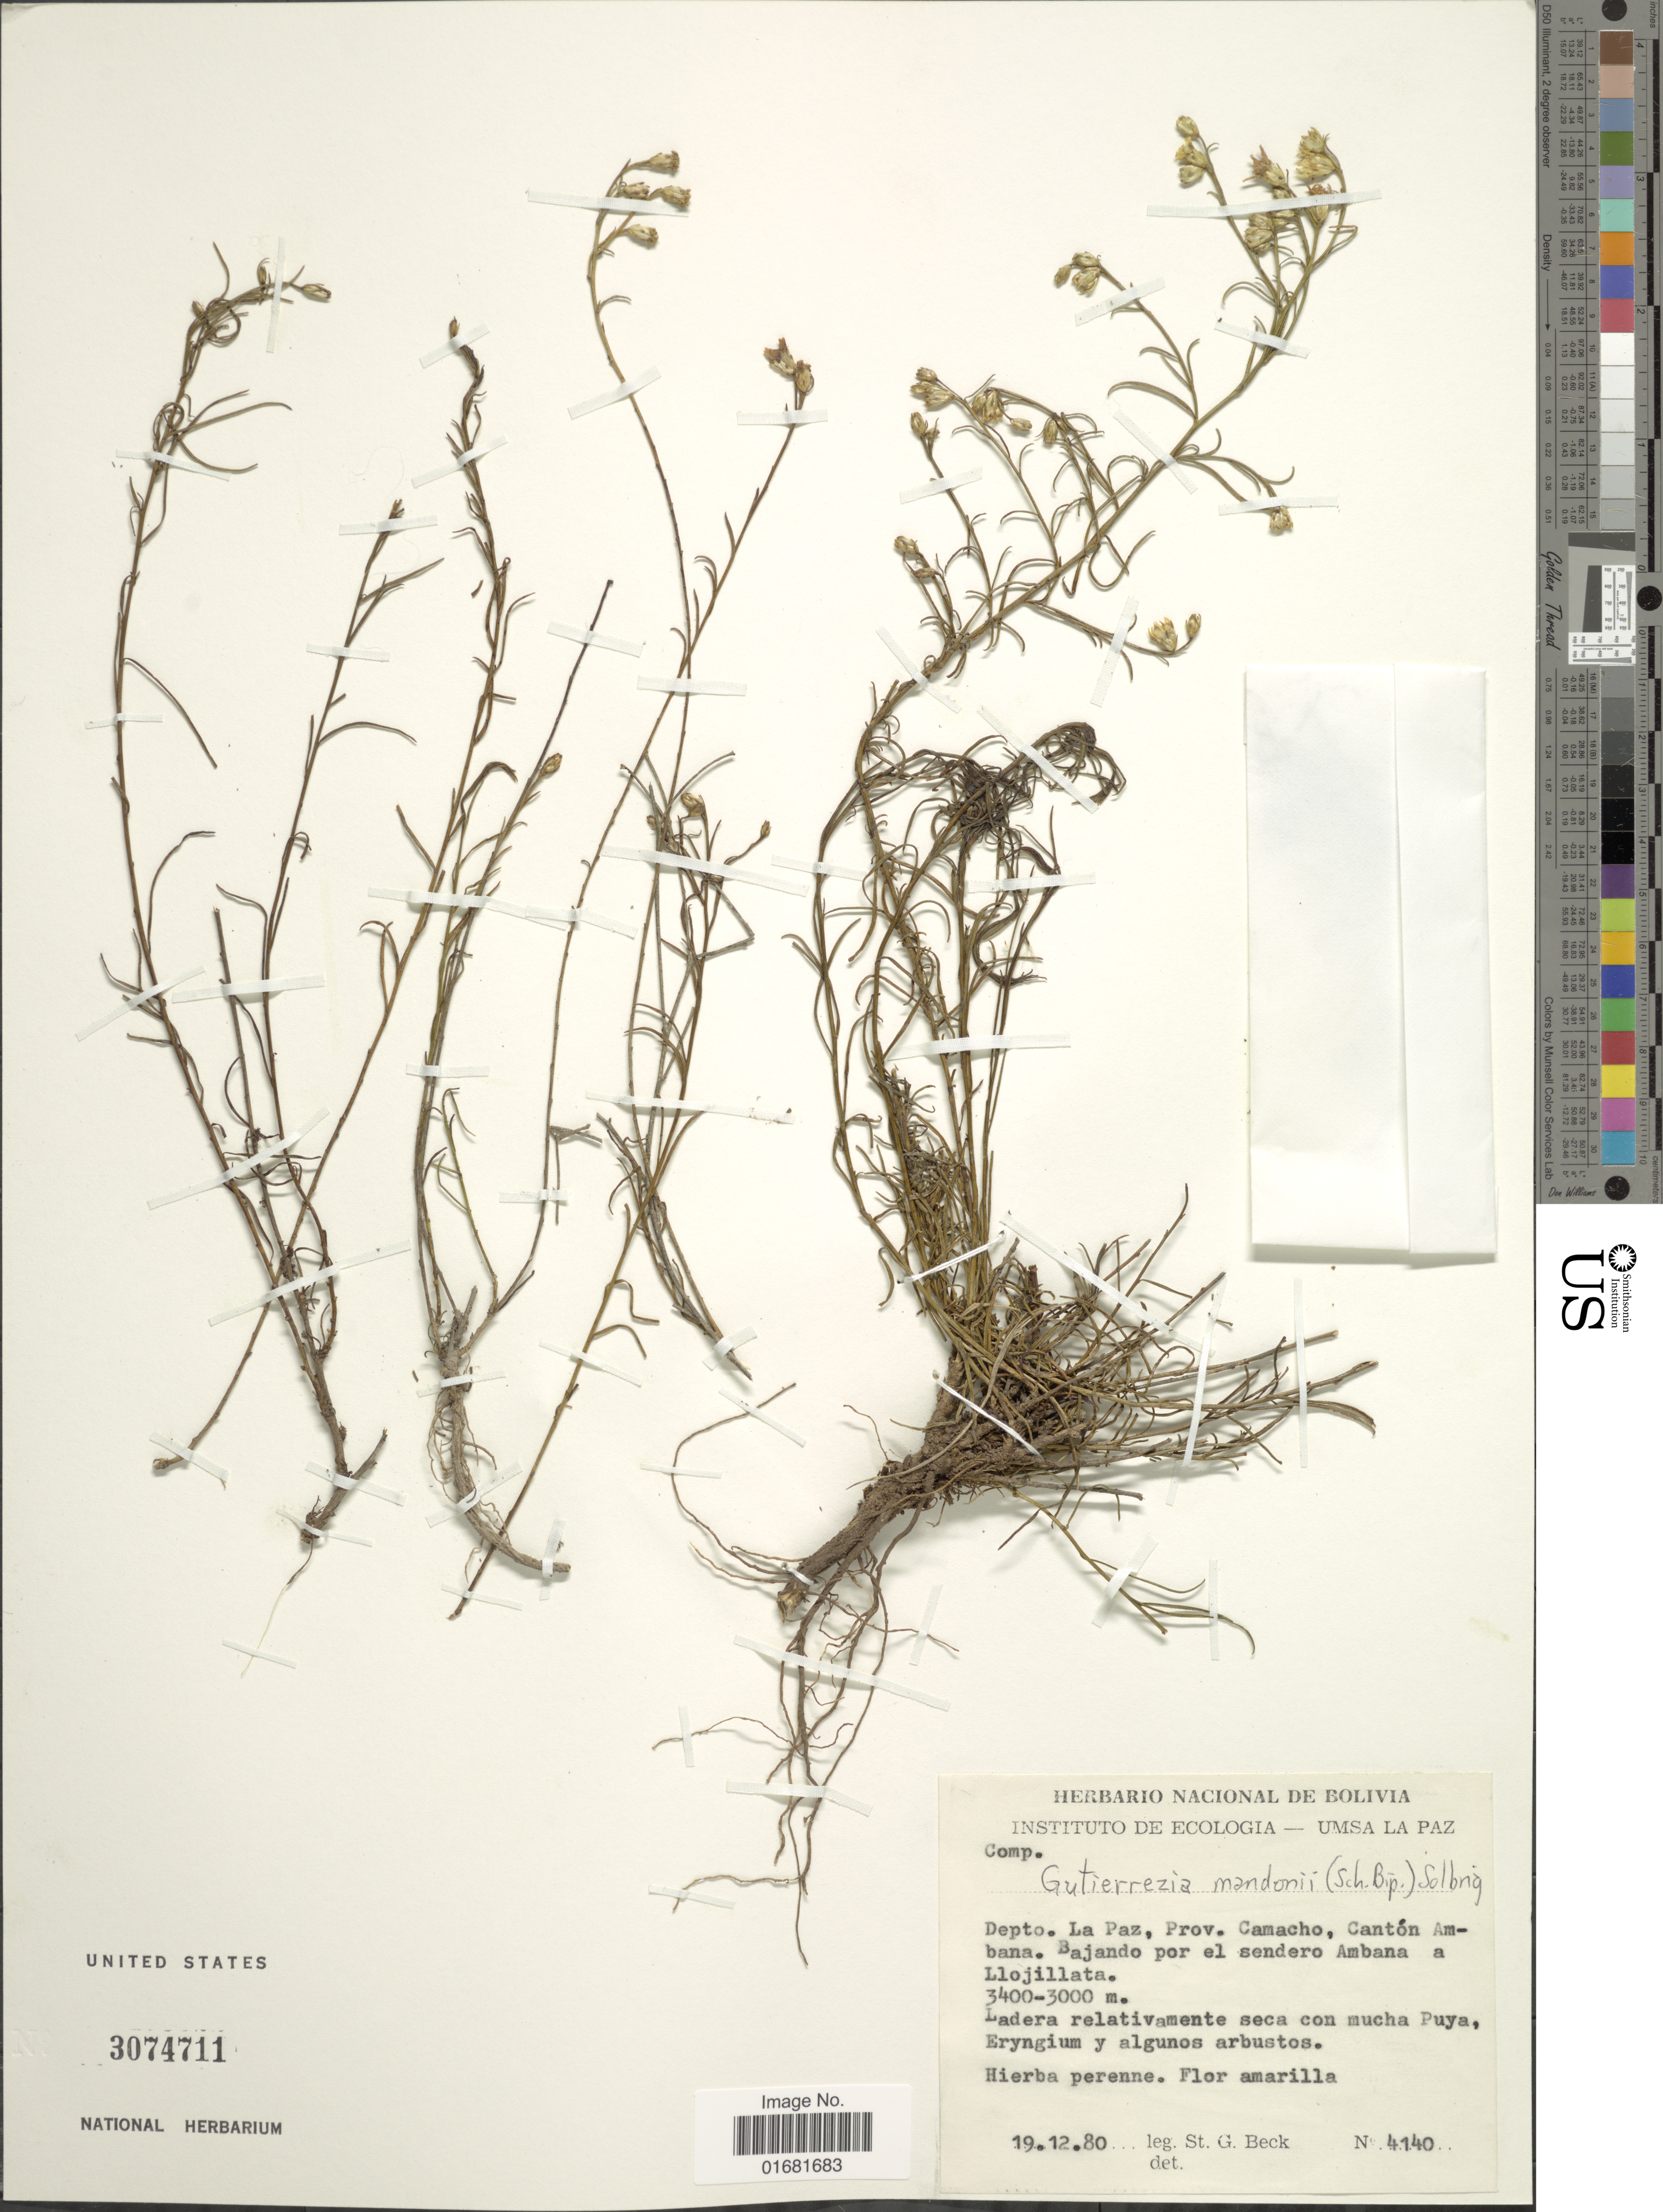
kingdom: Plantae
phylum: Tracheophyta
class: Magnoliopsida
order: Asterales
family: Asteraceae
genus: Gutierrezia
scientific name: Gutierrezia mandonii subsp. gillesii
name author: (Griseb.) Solbrig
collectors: S. G. Beck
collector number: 4140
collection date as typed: Transcribed d/m/y: 19/12/80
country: Bolivia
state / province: La Paz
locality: Prov. Camacho, Cantón Ambana. Bajando por el sendero Ambana a Llojillata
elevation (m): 3000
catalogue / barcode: US 3074711